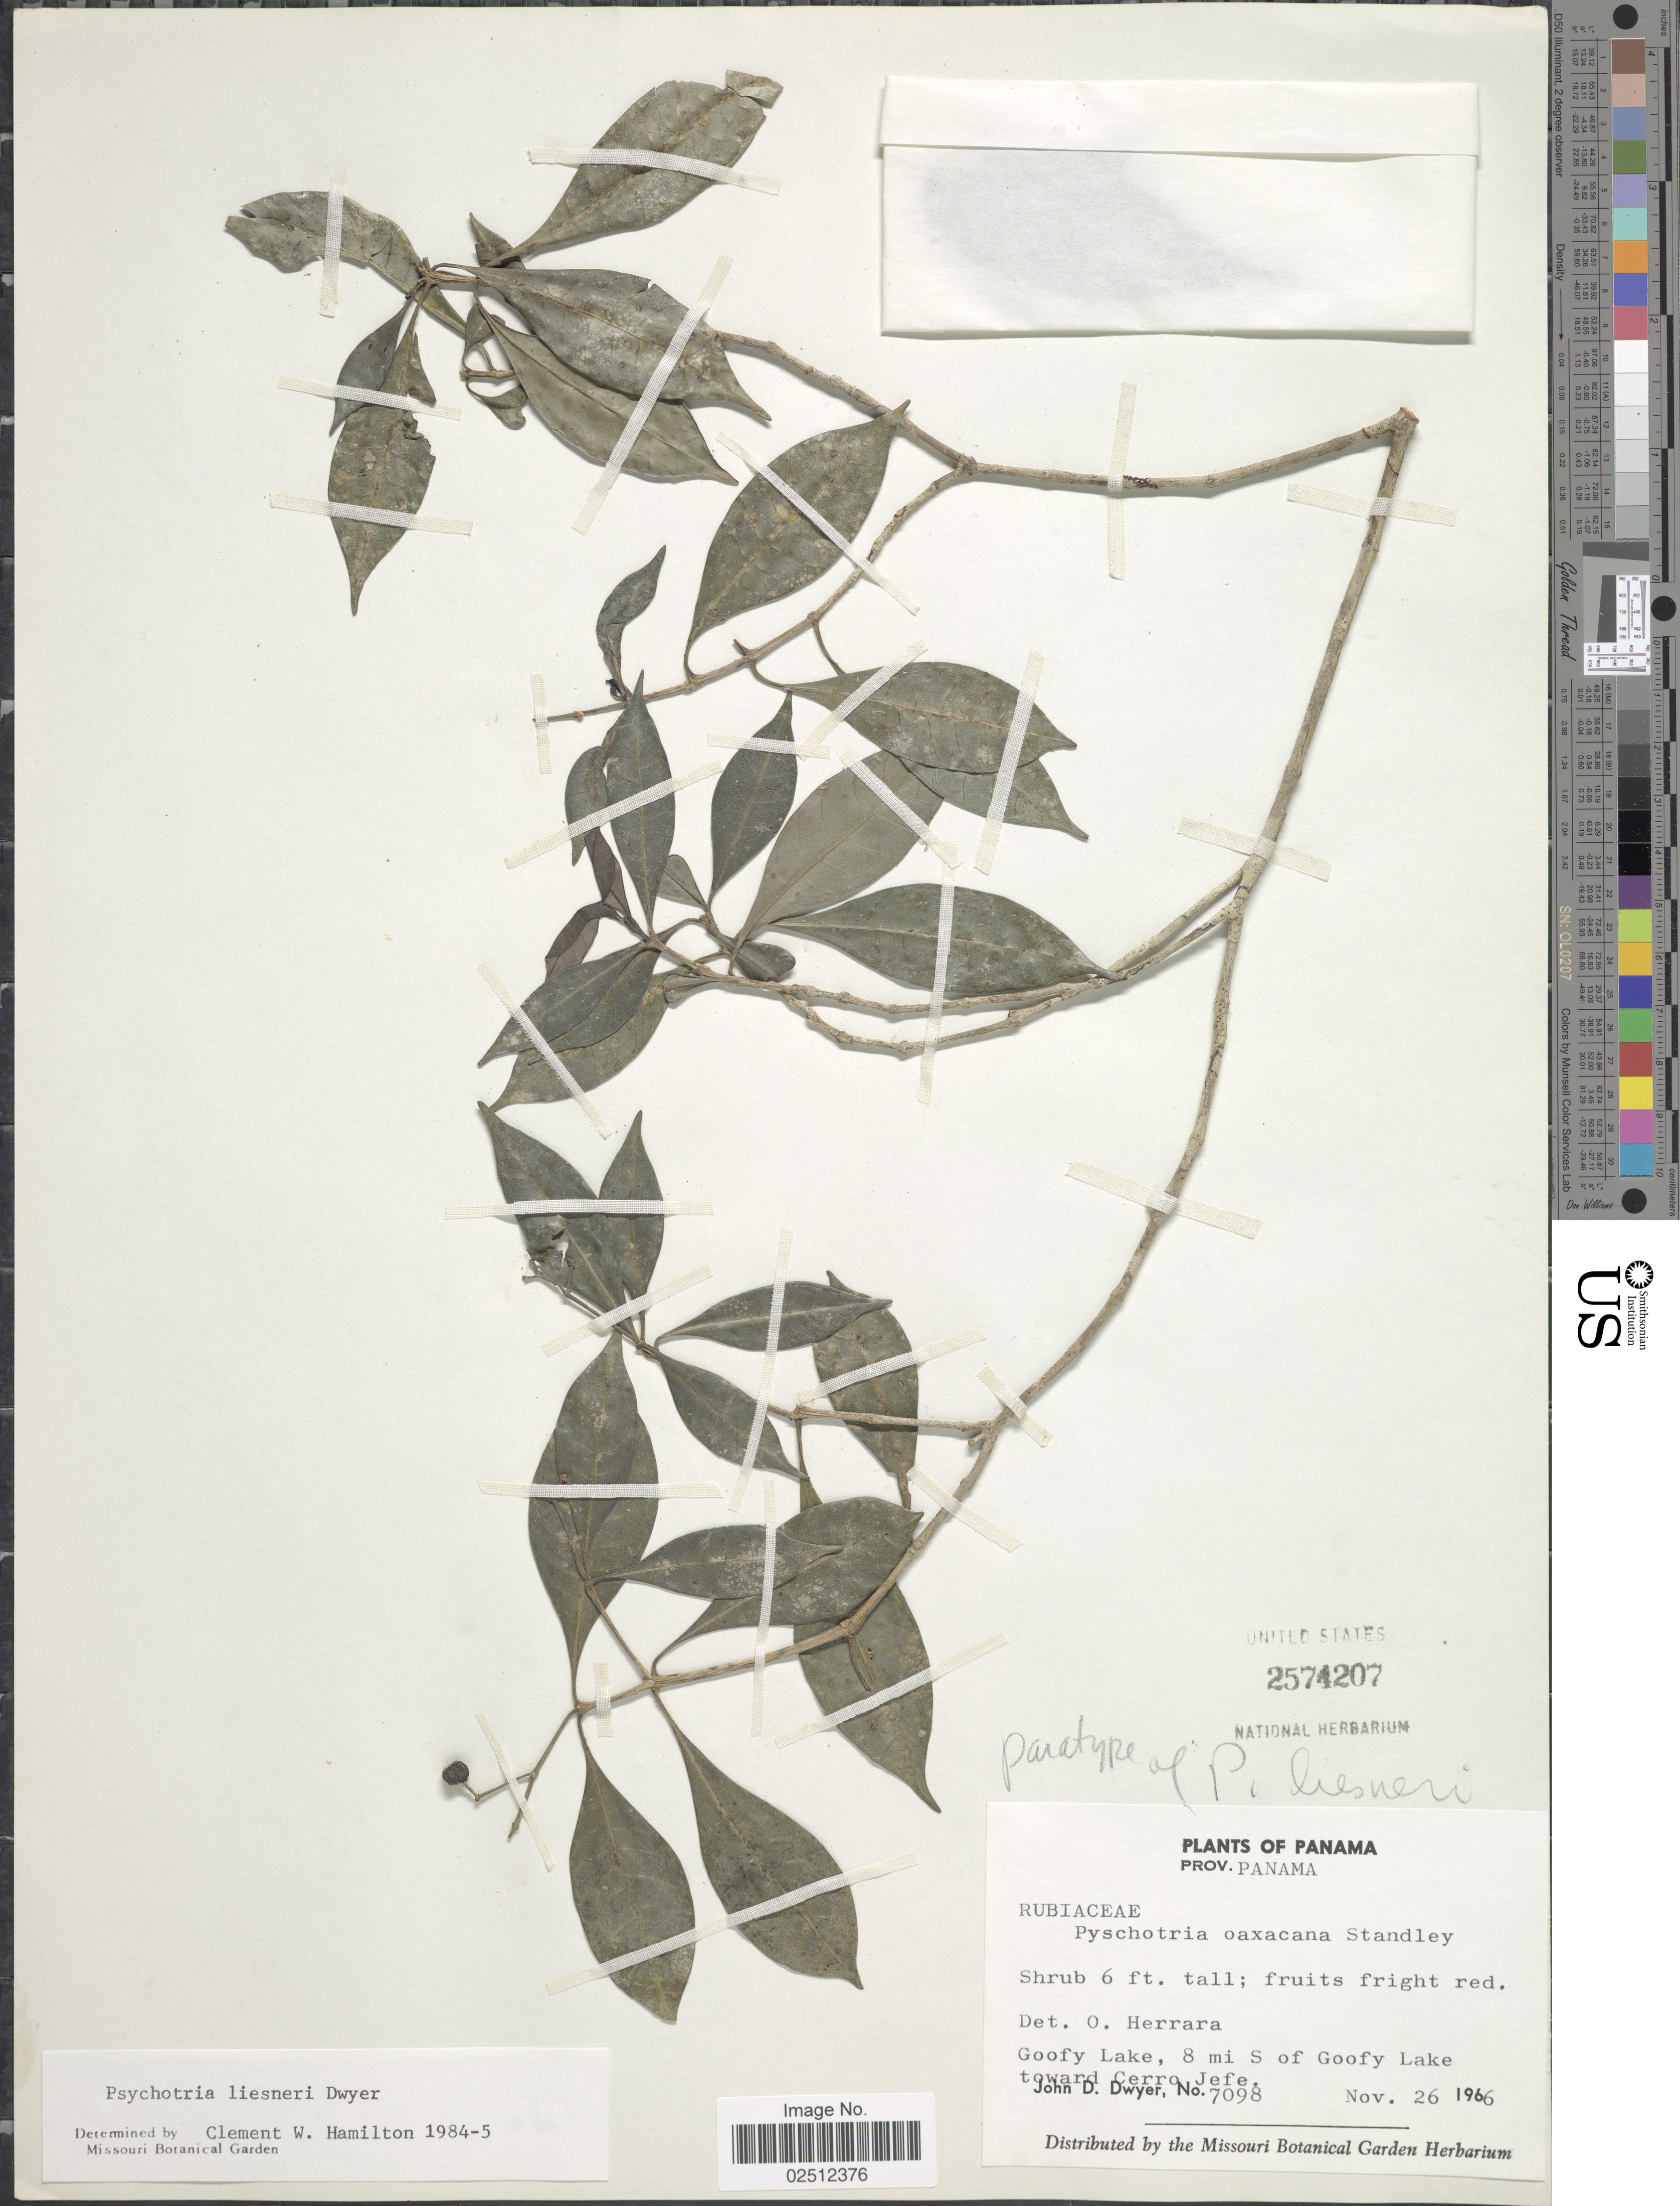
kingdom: Plantae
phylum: Tracheophyta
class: Magnoliopsida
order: Gentianales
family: Rubiaceae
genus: Psychotria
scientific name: Psychotria liesneri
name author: Dwyer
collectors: J. D. Dwyer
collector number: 7098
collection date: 1966-11-26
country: Panama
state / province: Panamá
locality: Prov. Panama, Goofy Lake, 8 mi S of Goofy Lake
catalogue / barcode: US 2574207